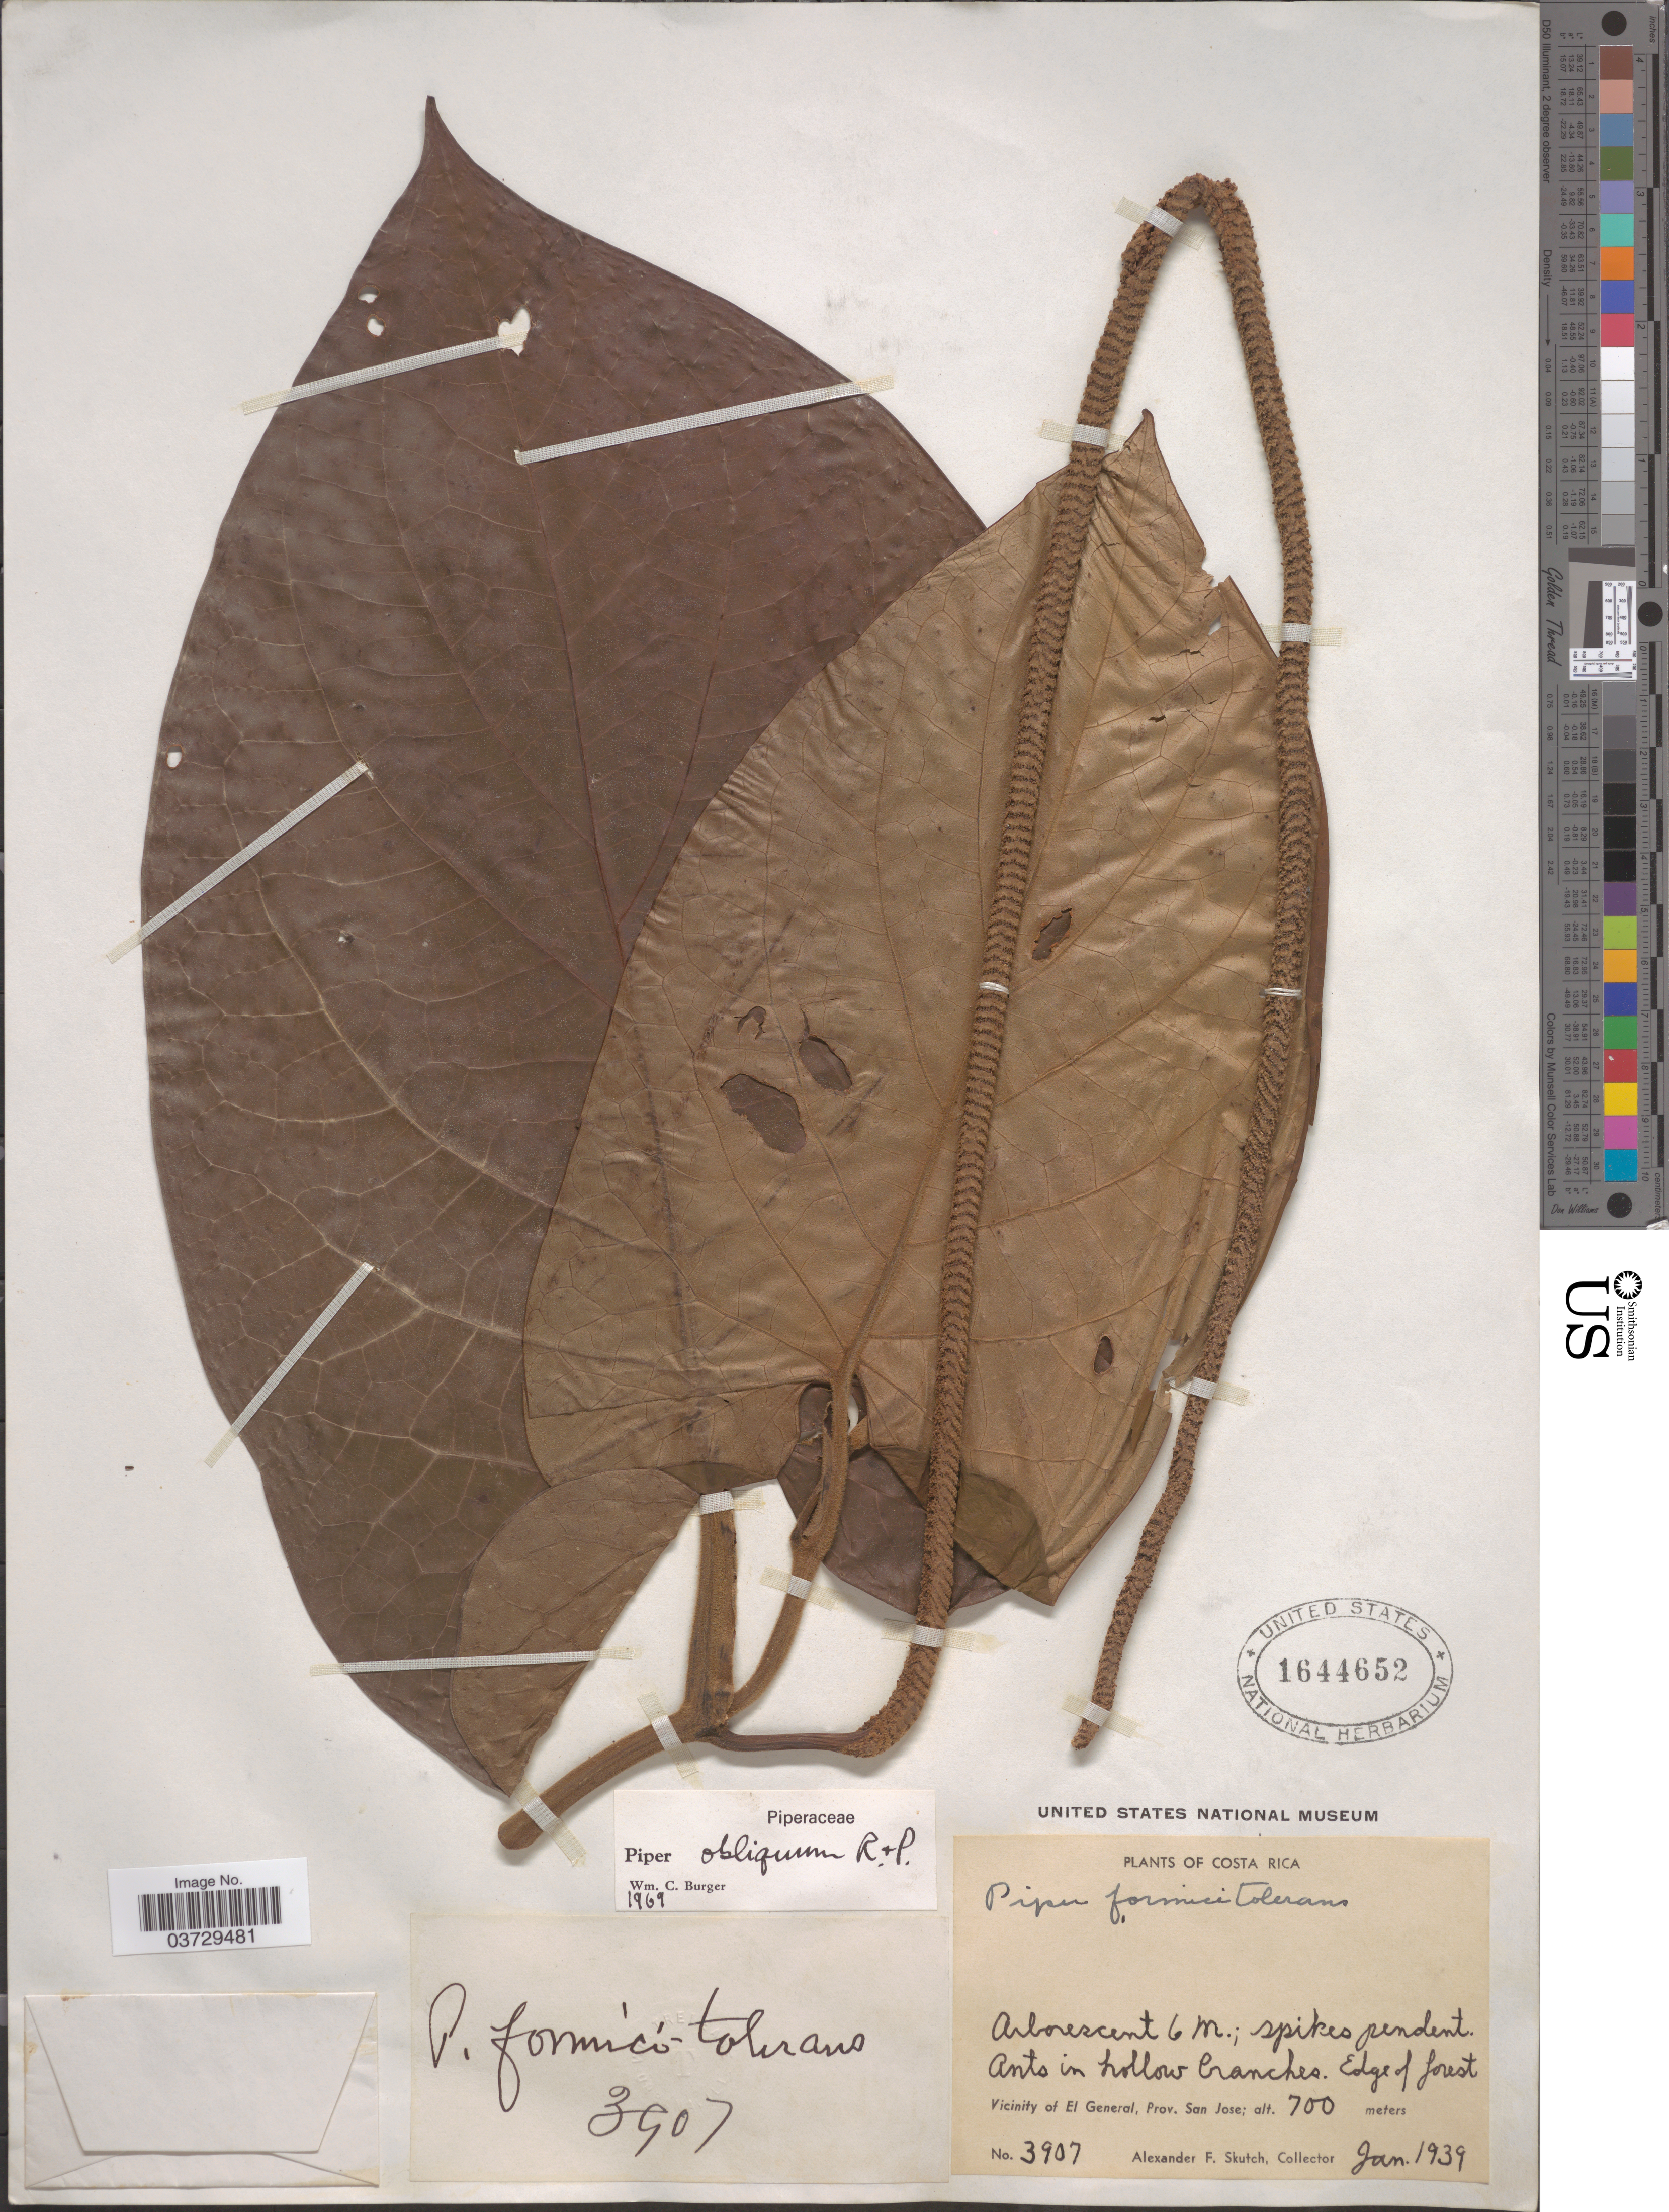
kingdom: Plantae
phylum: Tracheophyta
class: Magnoliopsida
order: Piperales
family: Piperaceae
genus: Piper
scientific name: Piper obliquum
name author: Ruiz & Pav.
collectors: A. F. Skutch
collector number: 3907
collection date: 1939-01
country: Costa Rica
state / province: San José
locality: Vicinity of El General.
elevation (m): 700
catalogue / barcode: US 1644652